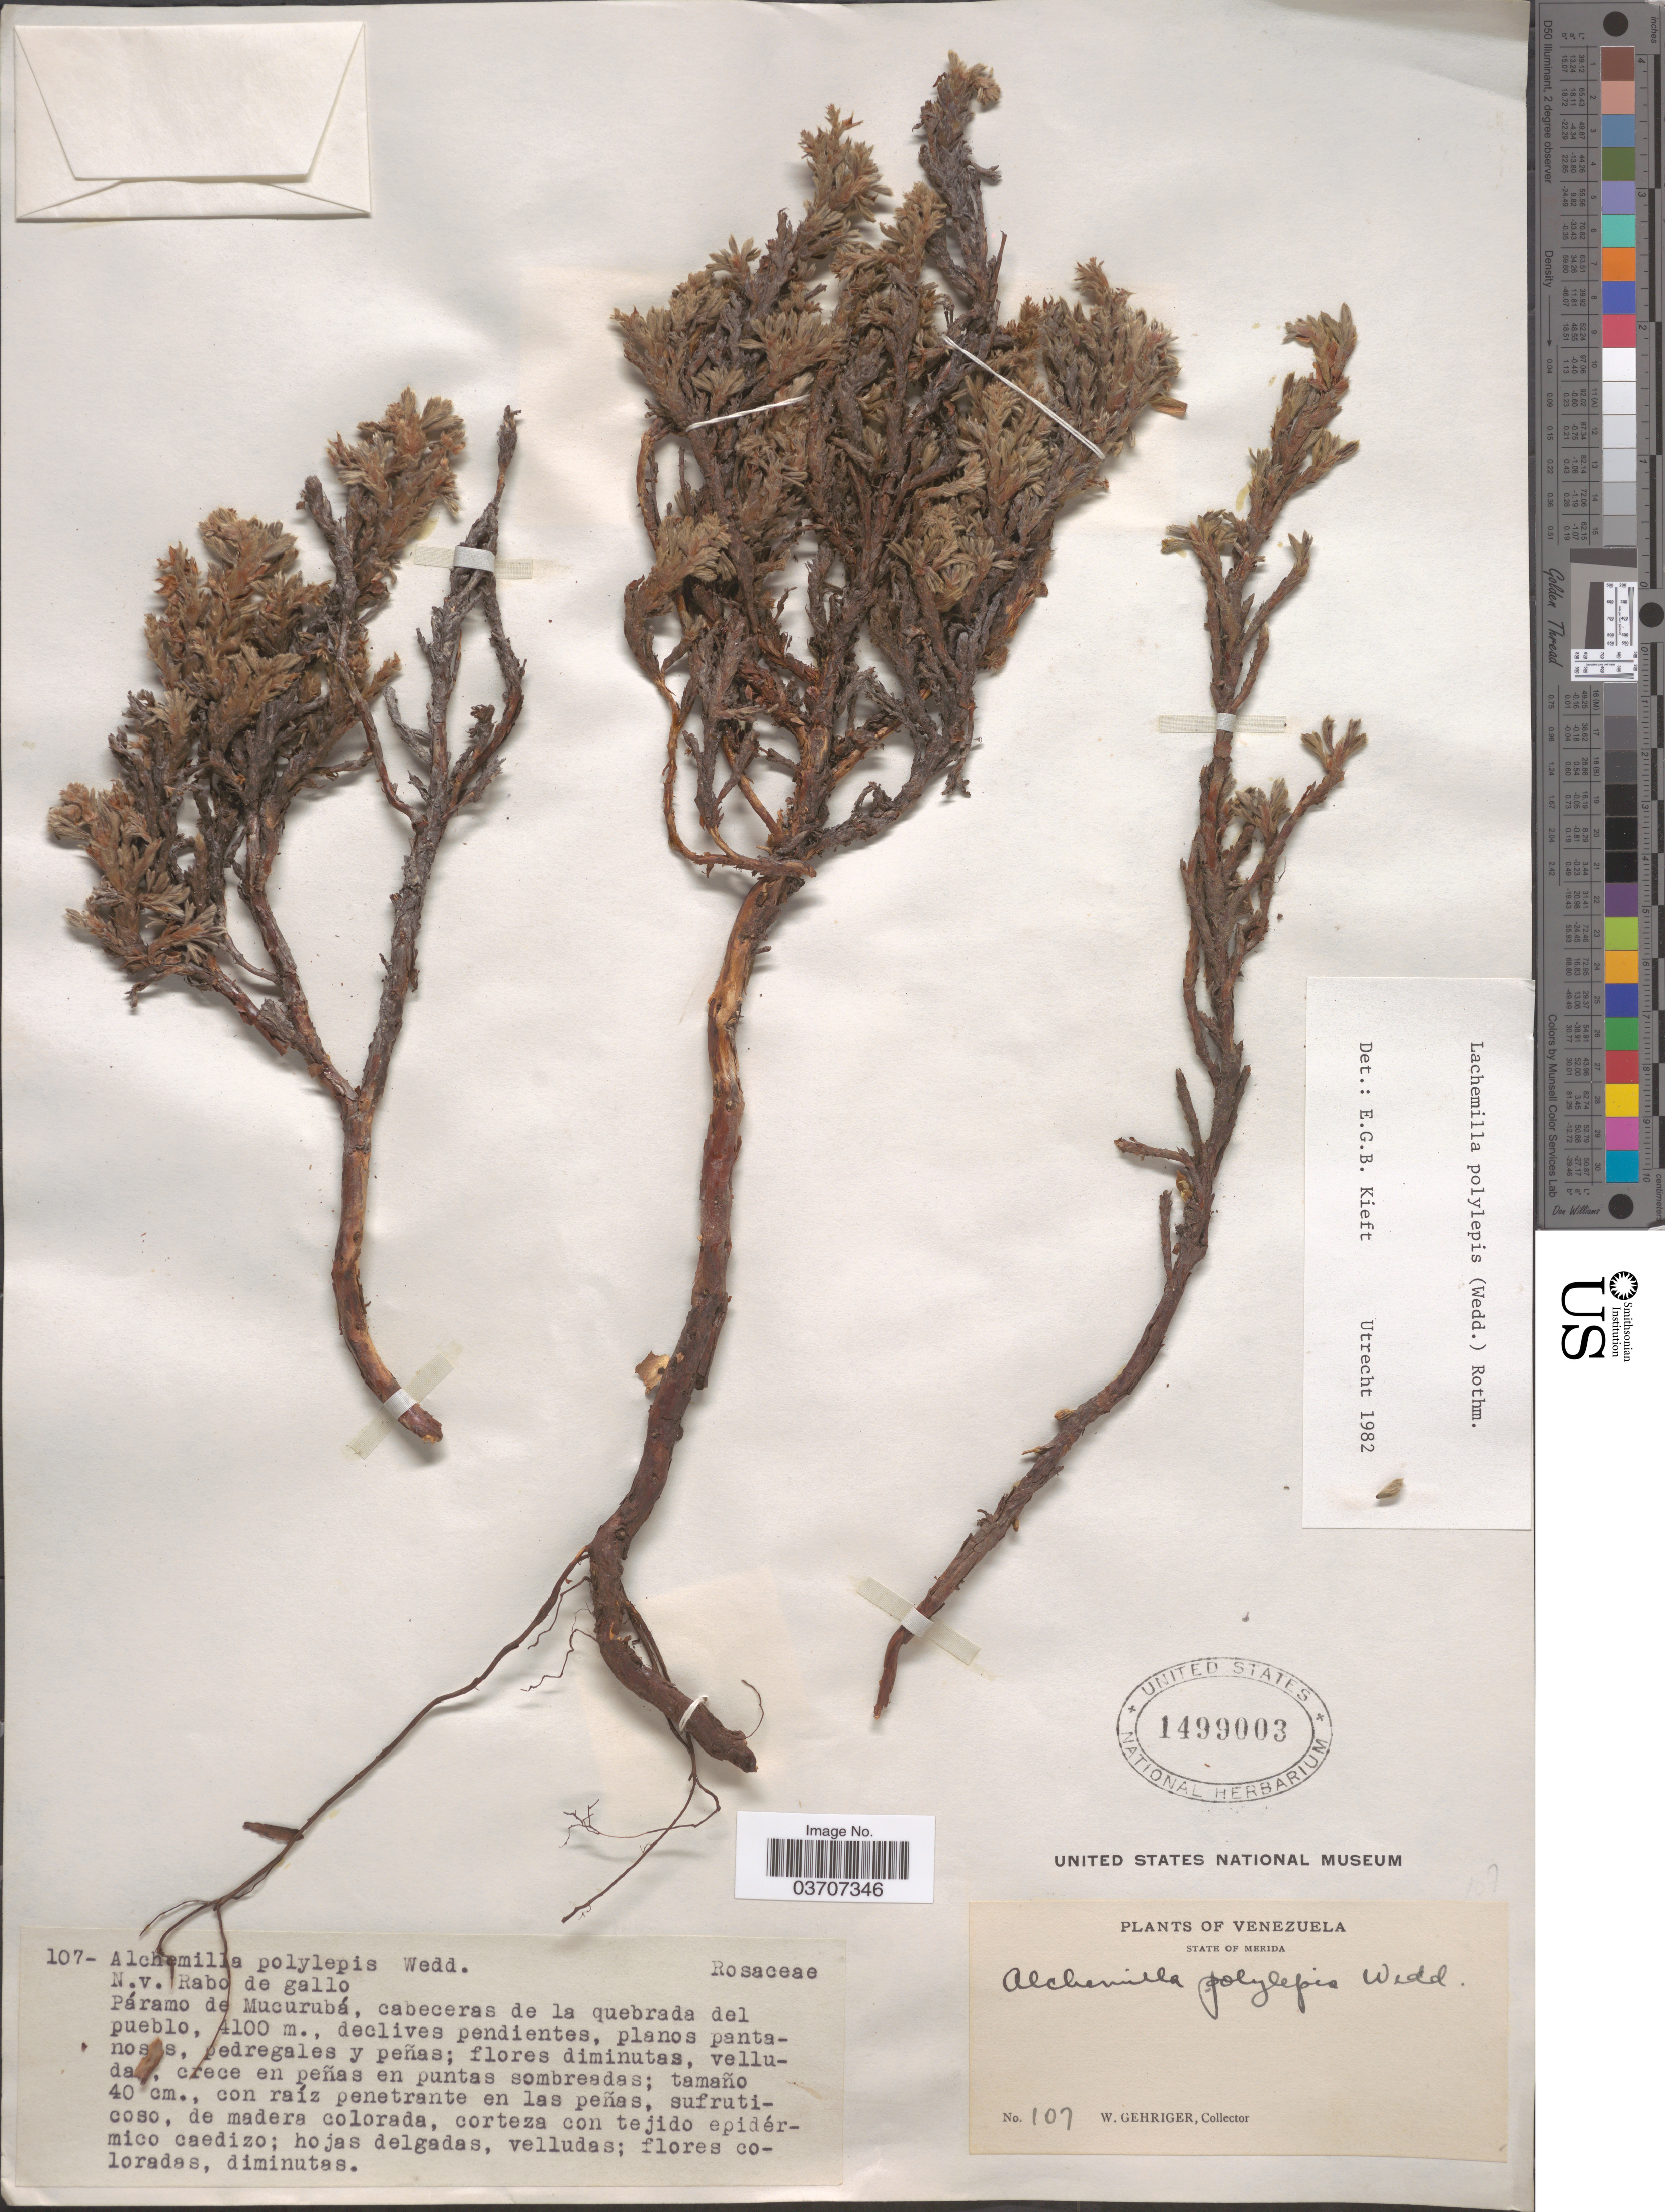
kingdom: Plantae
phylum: Tracheophyta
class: Magnoliopsida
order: Rosales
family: Rosaceae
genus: Alchemilla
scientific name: Alchemilla polylepis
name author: Wedd.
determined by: Dorr, L. J., (BOT), Smithsonian Institution - National Museum of Natural History (UNITED STATES)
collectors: W. Gehriger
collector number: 107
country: Venezuela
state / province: Miranda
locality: Páramo de Mucurubá, cabeceras de la quebrada del pueblo.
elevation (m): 4100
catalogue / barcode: US 1499003